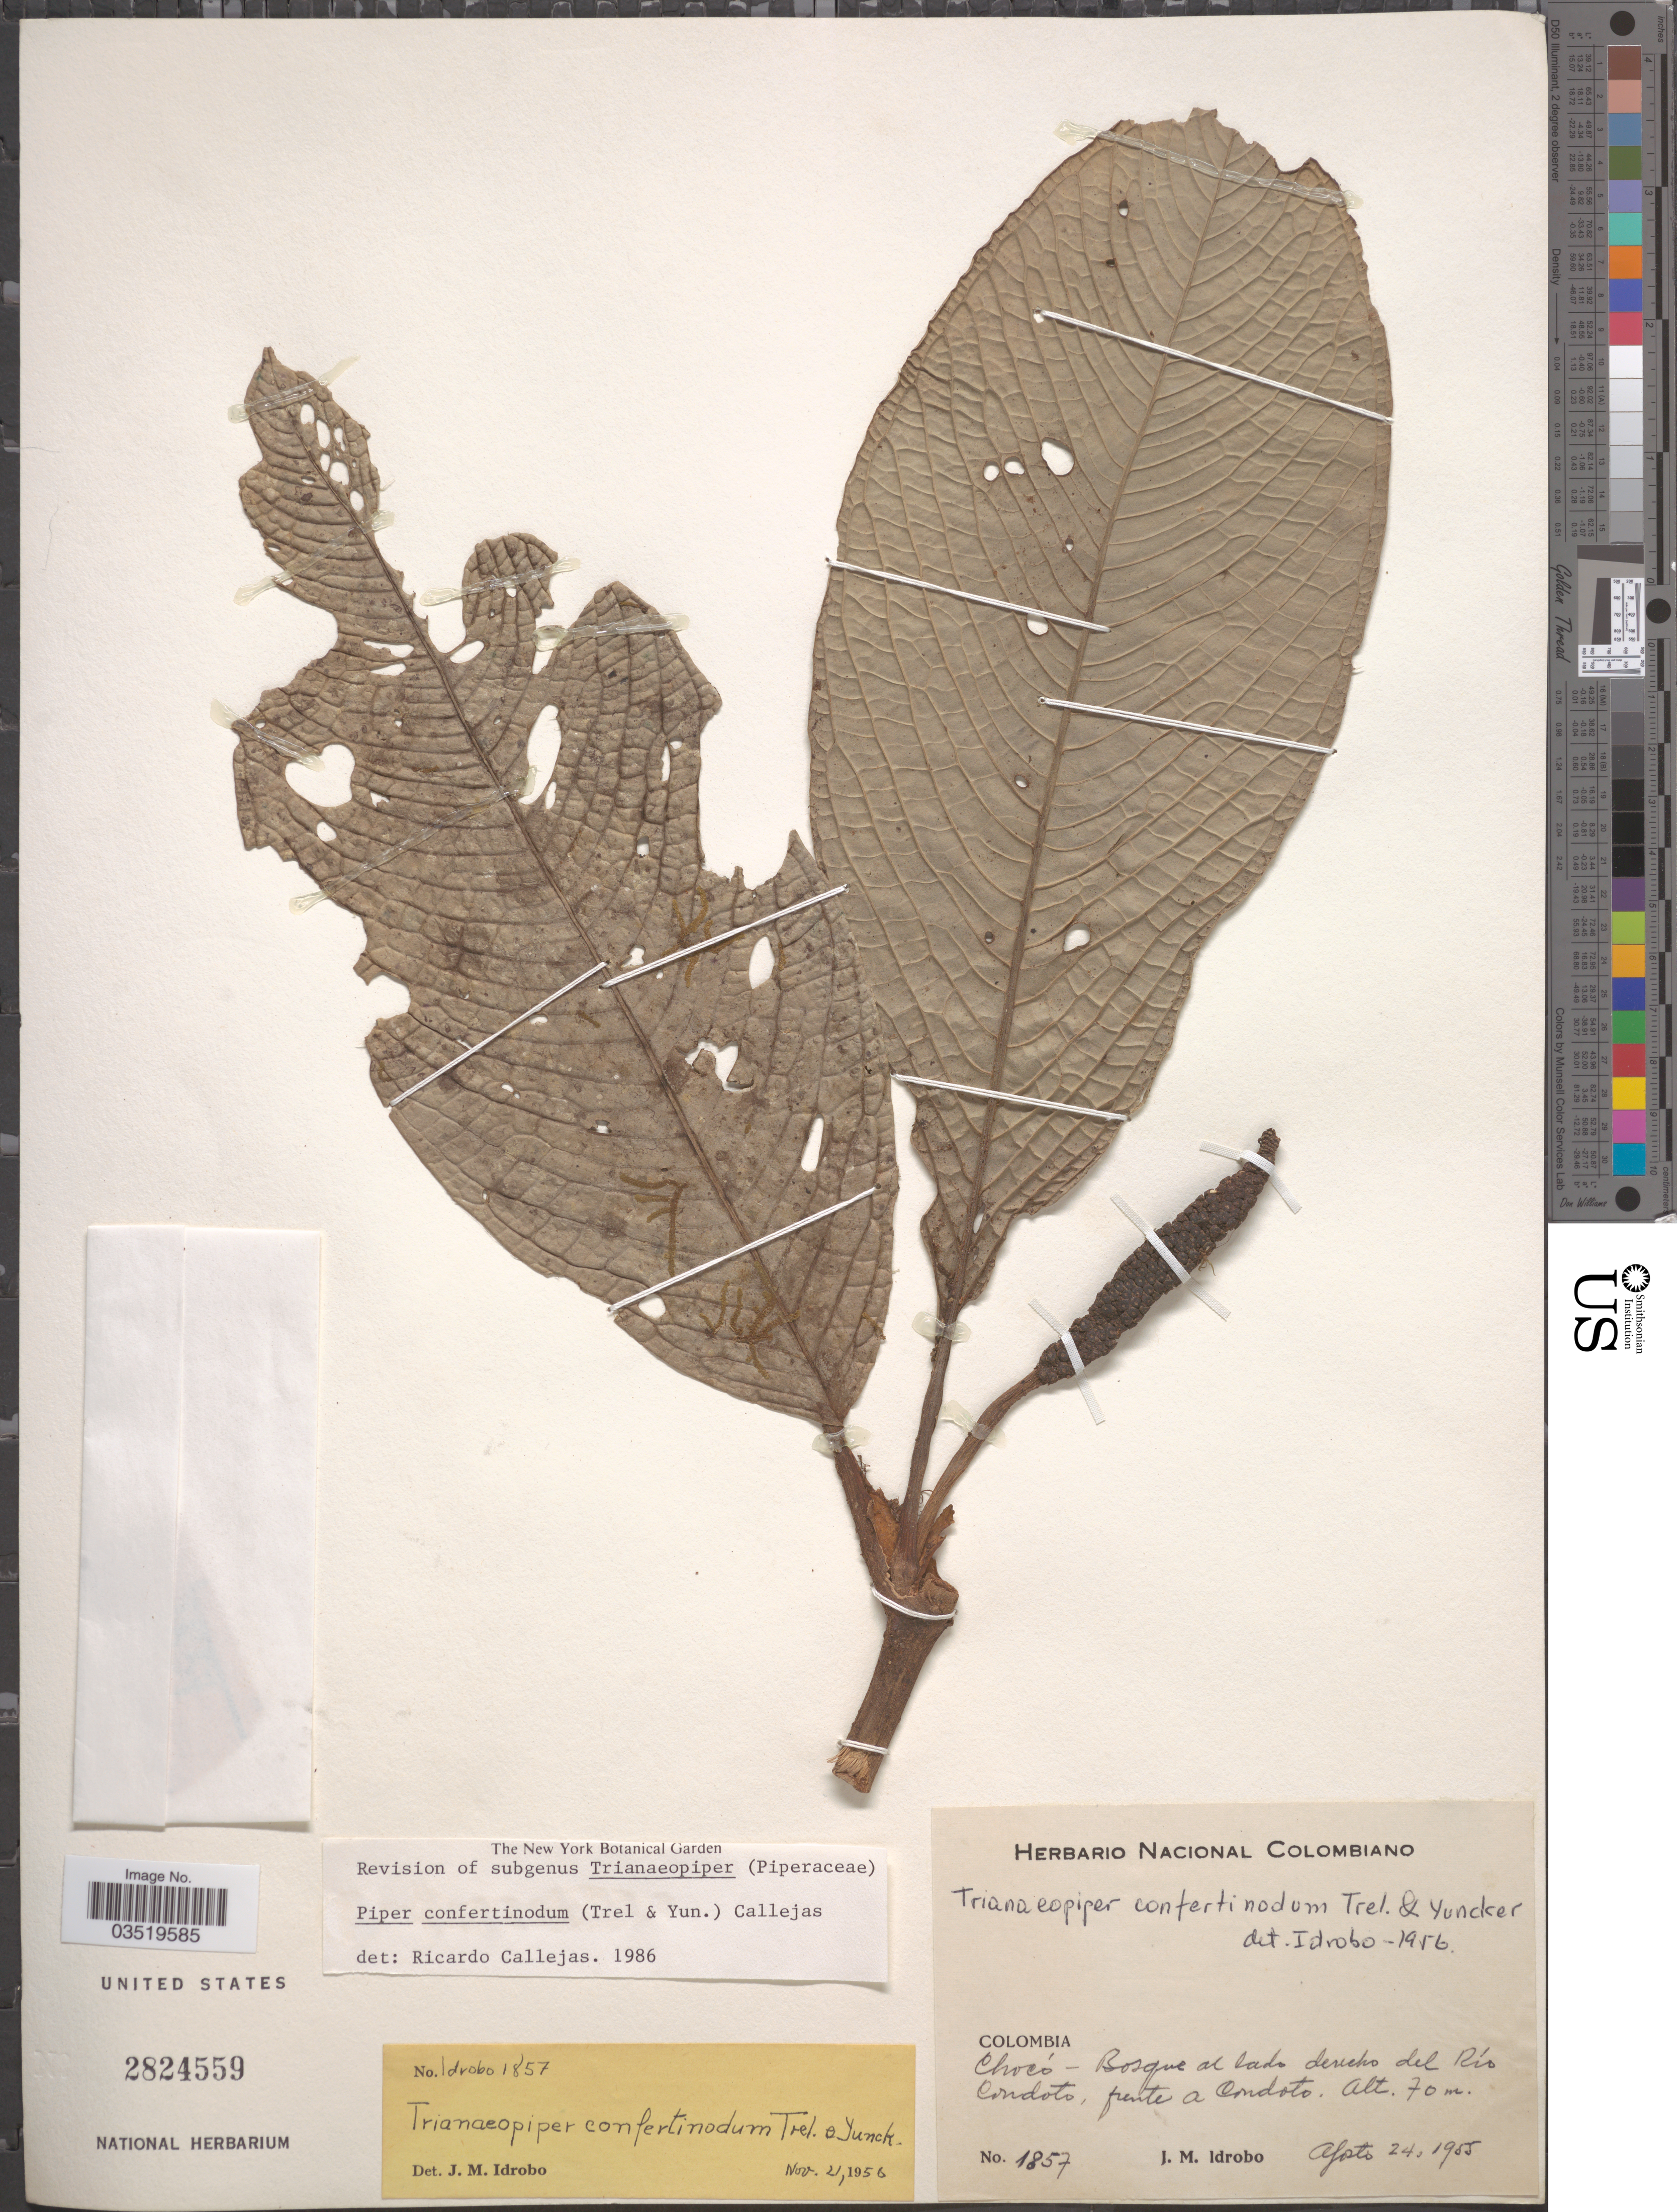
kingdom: Plantae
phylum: Tracheophyta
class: Magnoliopsida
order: Piperales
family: Piperaceae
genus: Piper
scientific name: Piper confertinodum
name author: (Trel. & Yunck.) Callejas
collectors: J. M. Idrobo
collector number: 1857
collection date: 1955-08-24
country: Colombia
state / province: Chocó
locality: Bosque al lado derecho del Río Condoto, frente a Condoto.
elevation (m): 70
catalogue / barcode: US 2824559